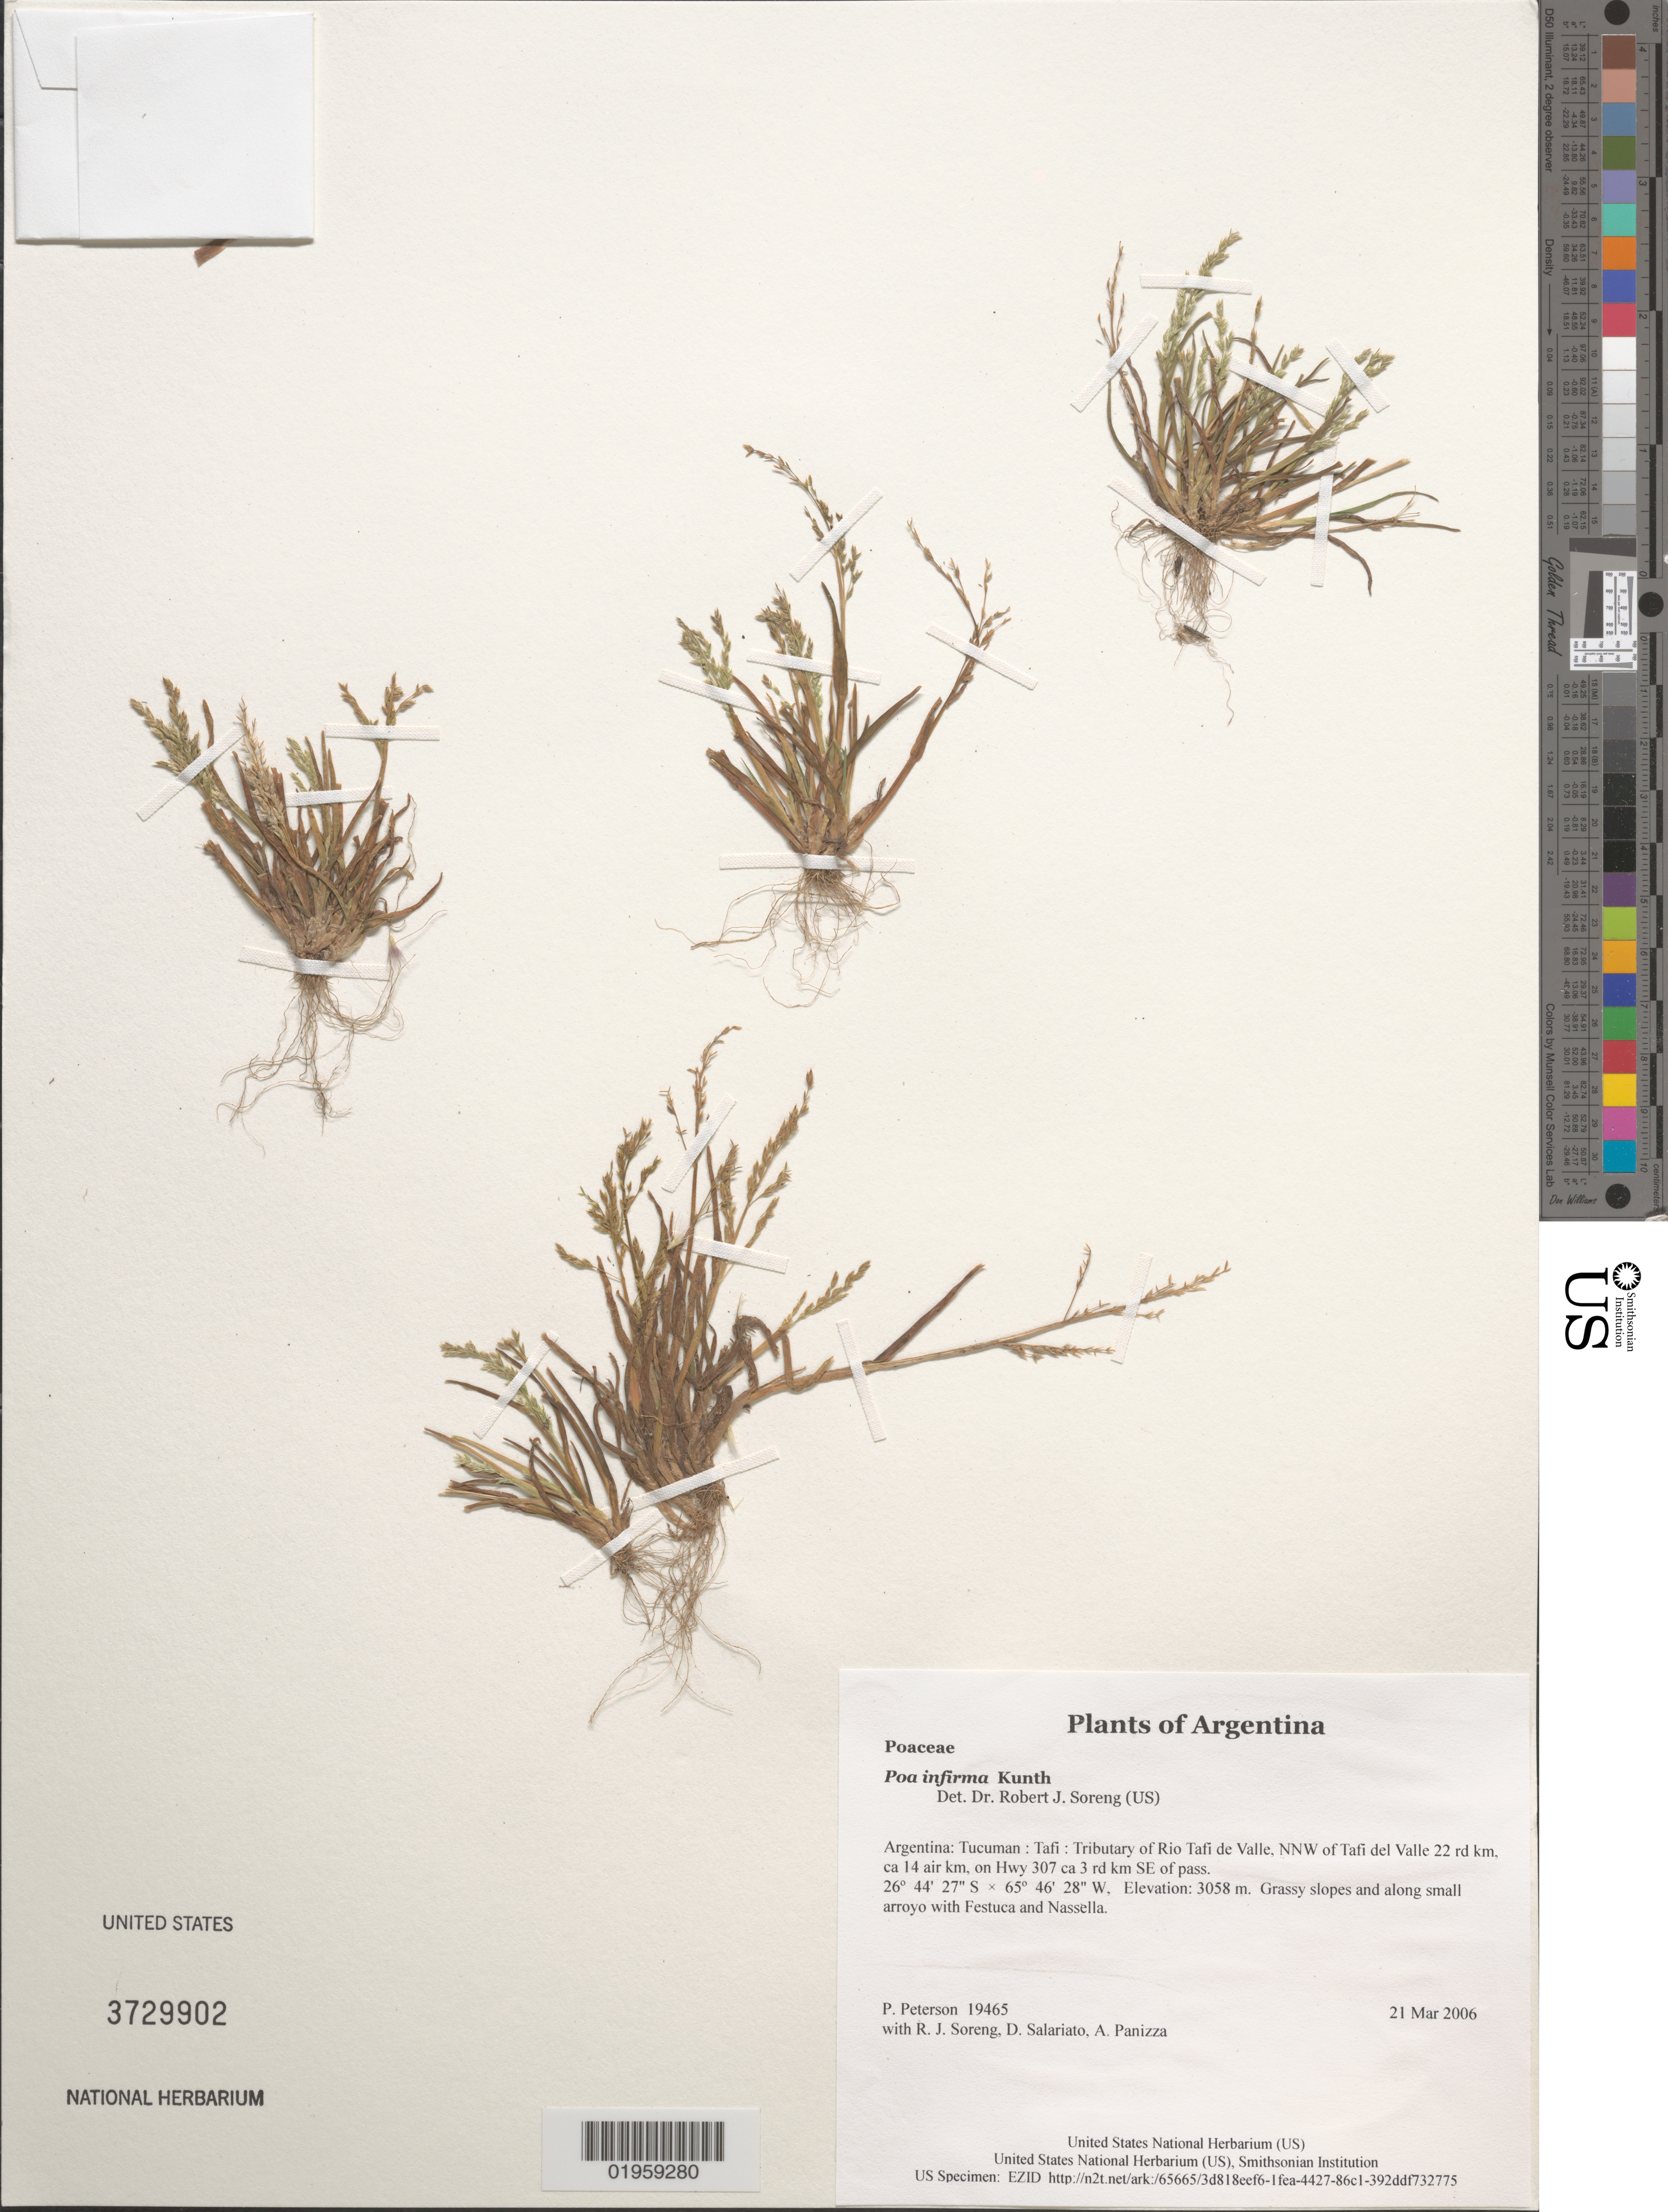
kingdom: Plantae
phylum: Tracheophyta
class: Liliopsida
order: Poales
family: Poaceae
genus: Poa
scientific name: Poa infirma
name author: Kunth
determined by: Soreng, Robert J., Research Associate (BOT), Smithsonian Institution - National Museum of Natural History (UNITED STATES)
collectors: P. M. Peterson, R. J. Soreng, D. Salariato & A. Panizza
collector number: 19465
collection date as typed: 21 Mar 2006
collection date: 2006-03-21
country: Argentina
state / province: Tucuman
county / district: Tafi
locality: Tributary of Rio Tafi de Valle, NNW of Tafi del Valle 22 rd km, ca 14 air km, on Hwy 307 ca 3 rd km SE of pass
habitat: Grassy slopes and along small arroyo with Festuca and Nassella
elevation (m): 3058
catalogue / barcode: US 3729902